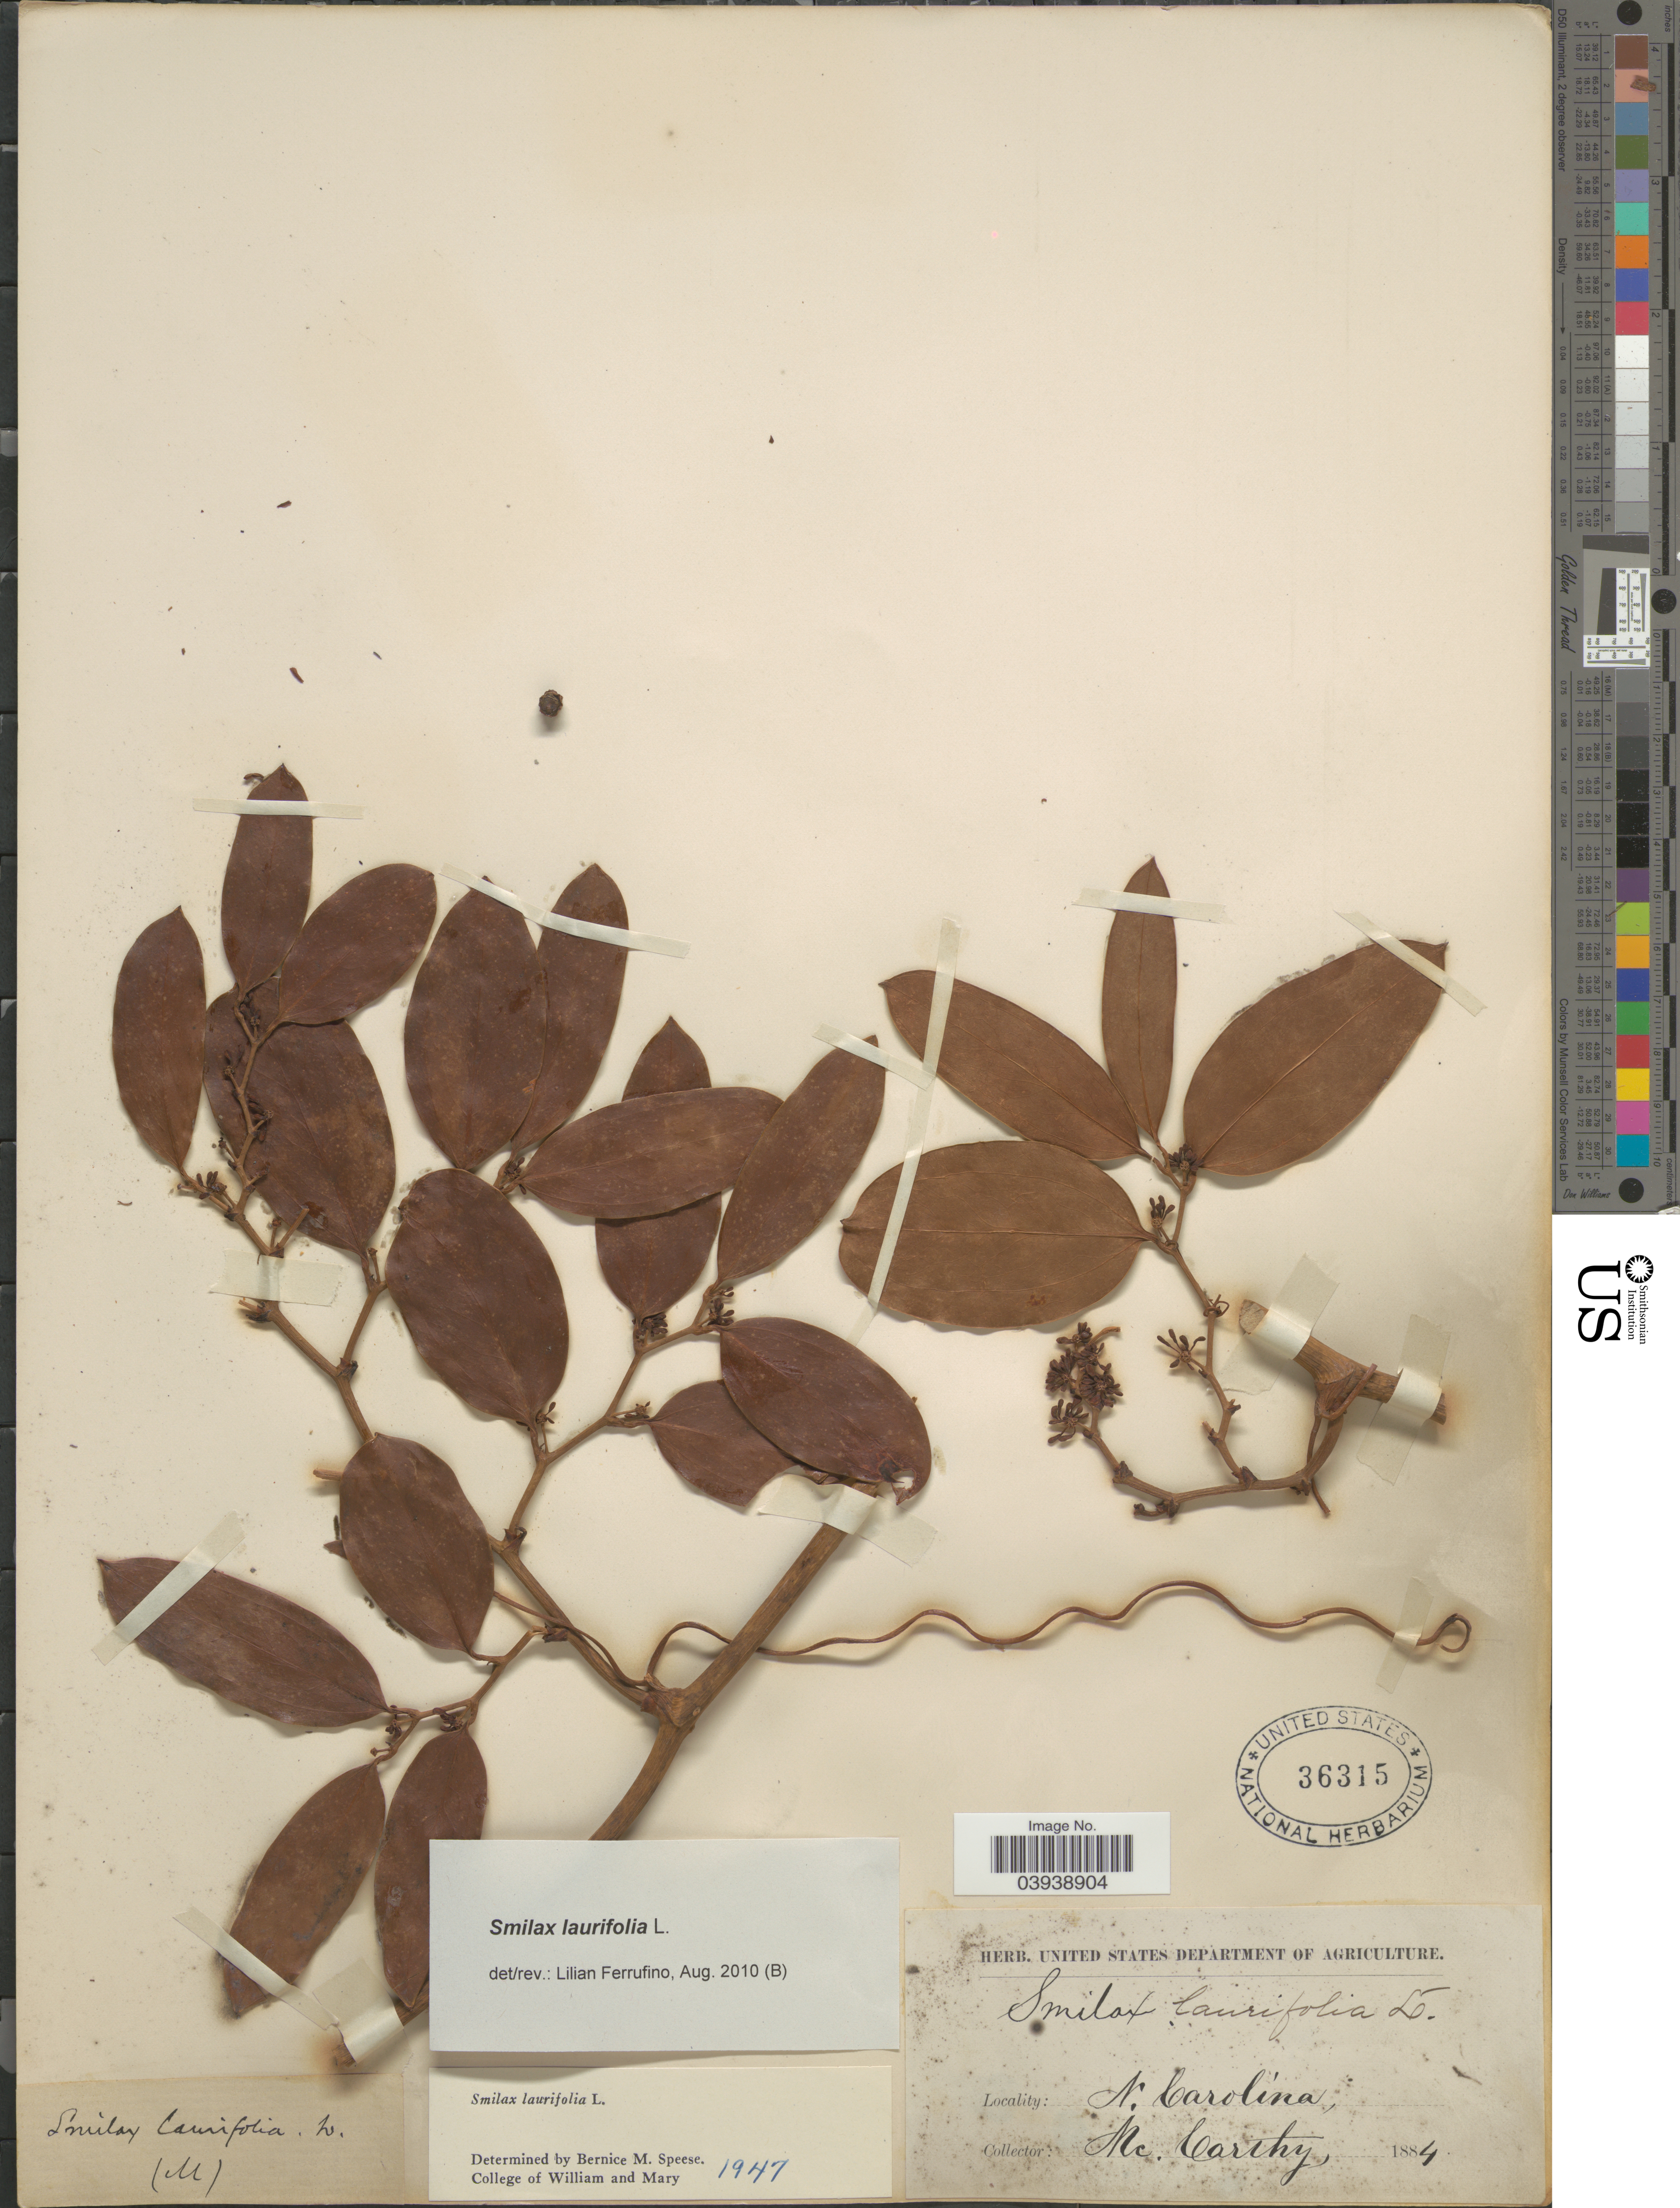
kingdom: Plantae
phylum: Tracheophyta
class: Liliopsida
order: Liliales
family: Smilacaceae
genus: Smilax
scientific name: Smilax laurifolia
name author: L.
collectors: -- McCarthy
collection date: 1884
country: United States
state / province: North Carolina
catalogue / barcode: US 36315